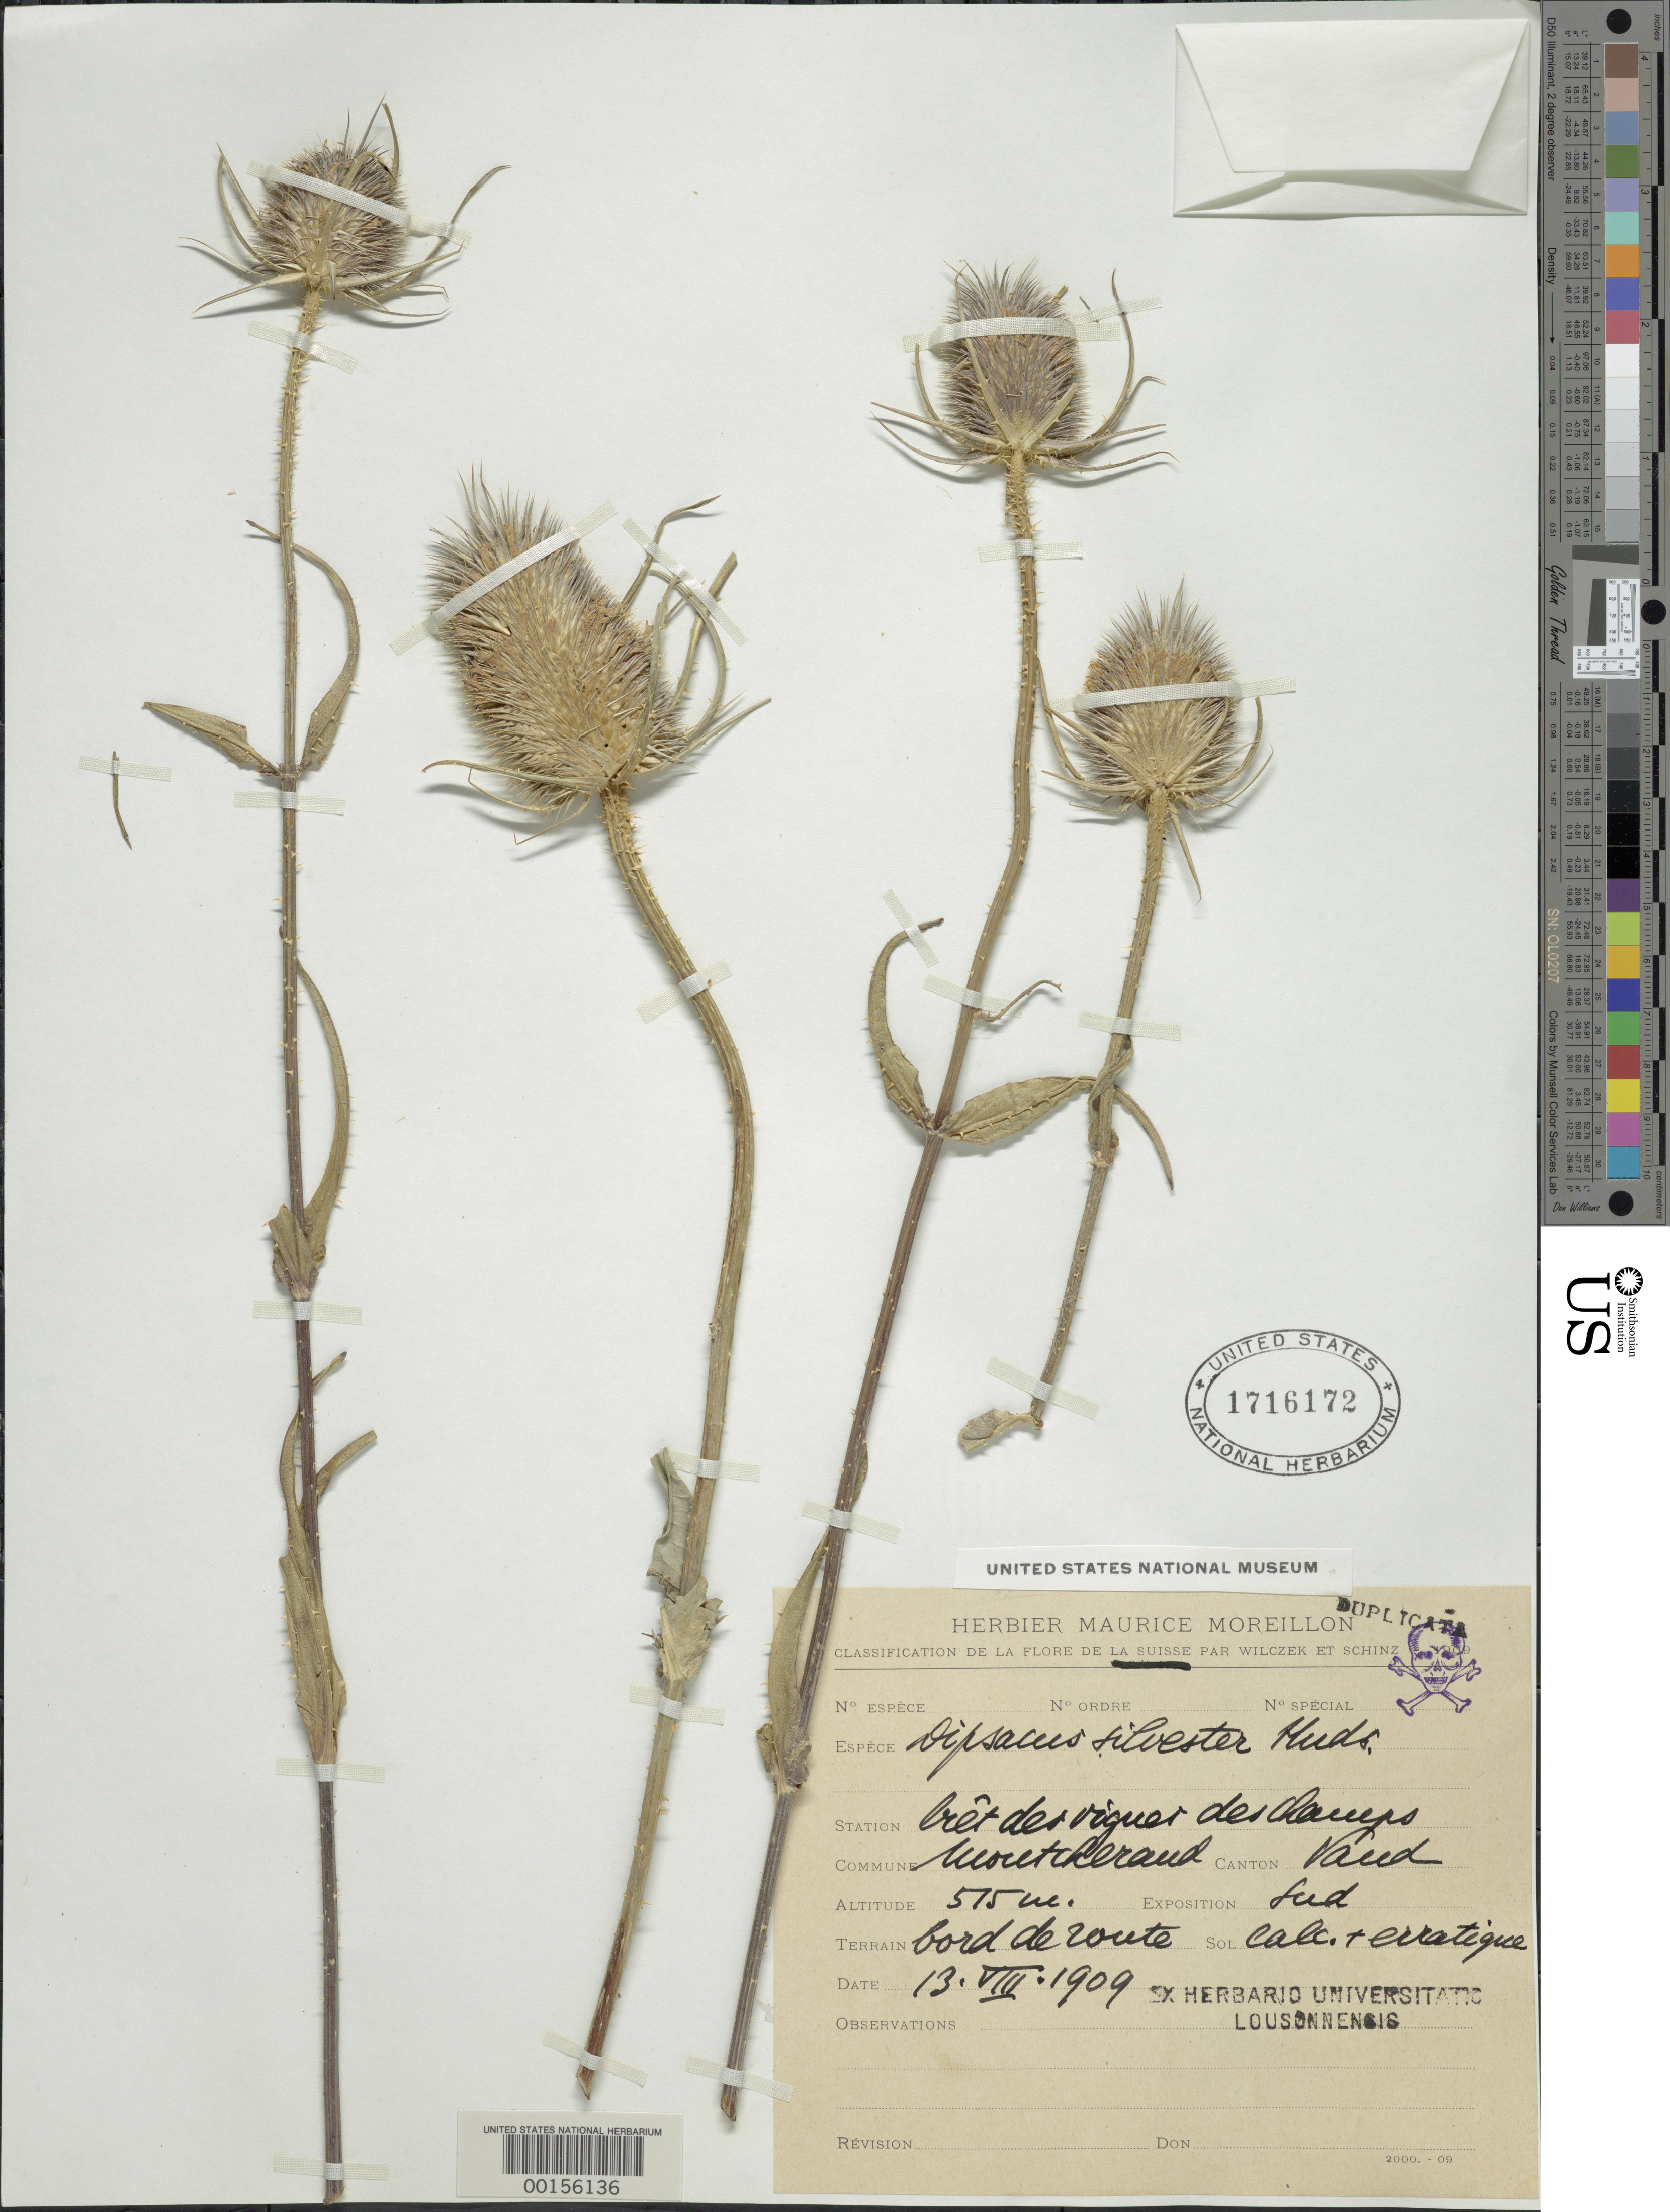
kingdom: Plantae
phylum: Tracheophyta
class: Magnoliopsida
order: Dipsacales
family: Caprifoliaceae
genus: Dipsacus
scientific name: Dipsacus sylvestris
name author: Huds.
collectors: M. Moreillon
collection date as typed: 13 Aug 1909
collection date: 1909-08-13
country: Switzerland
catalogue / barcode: US 1716172